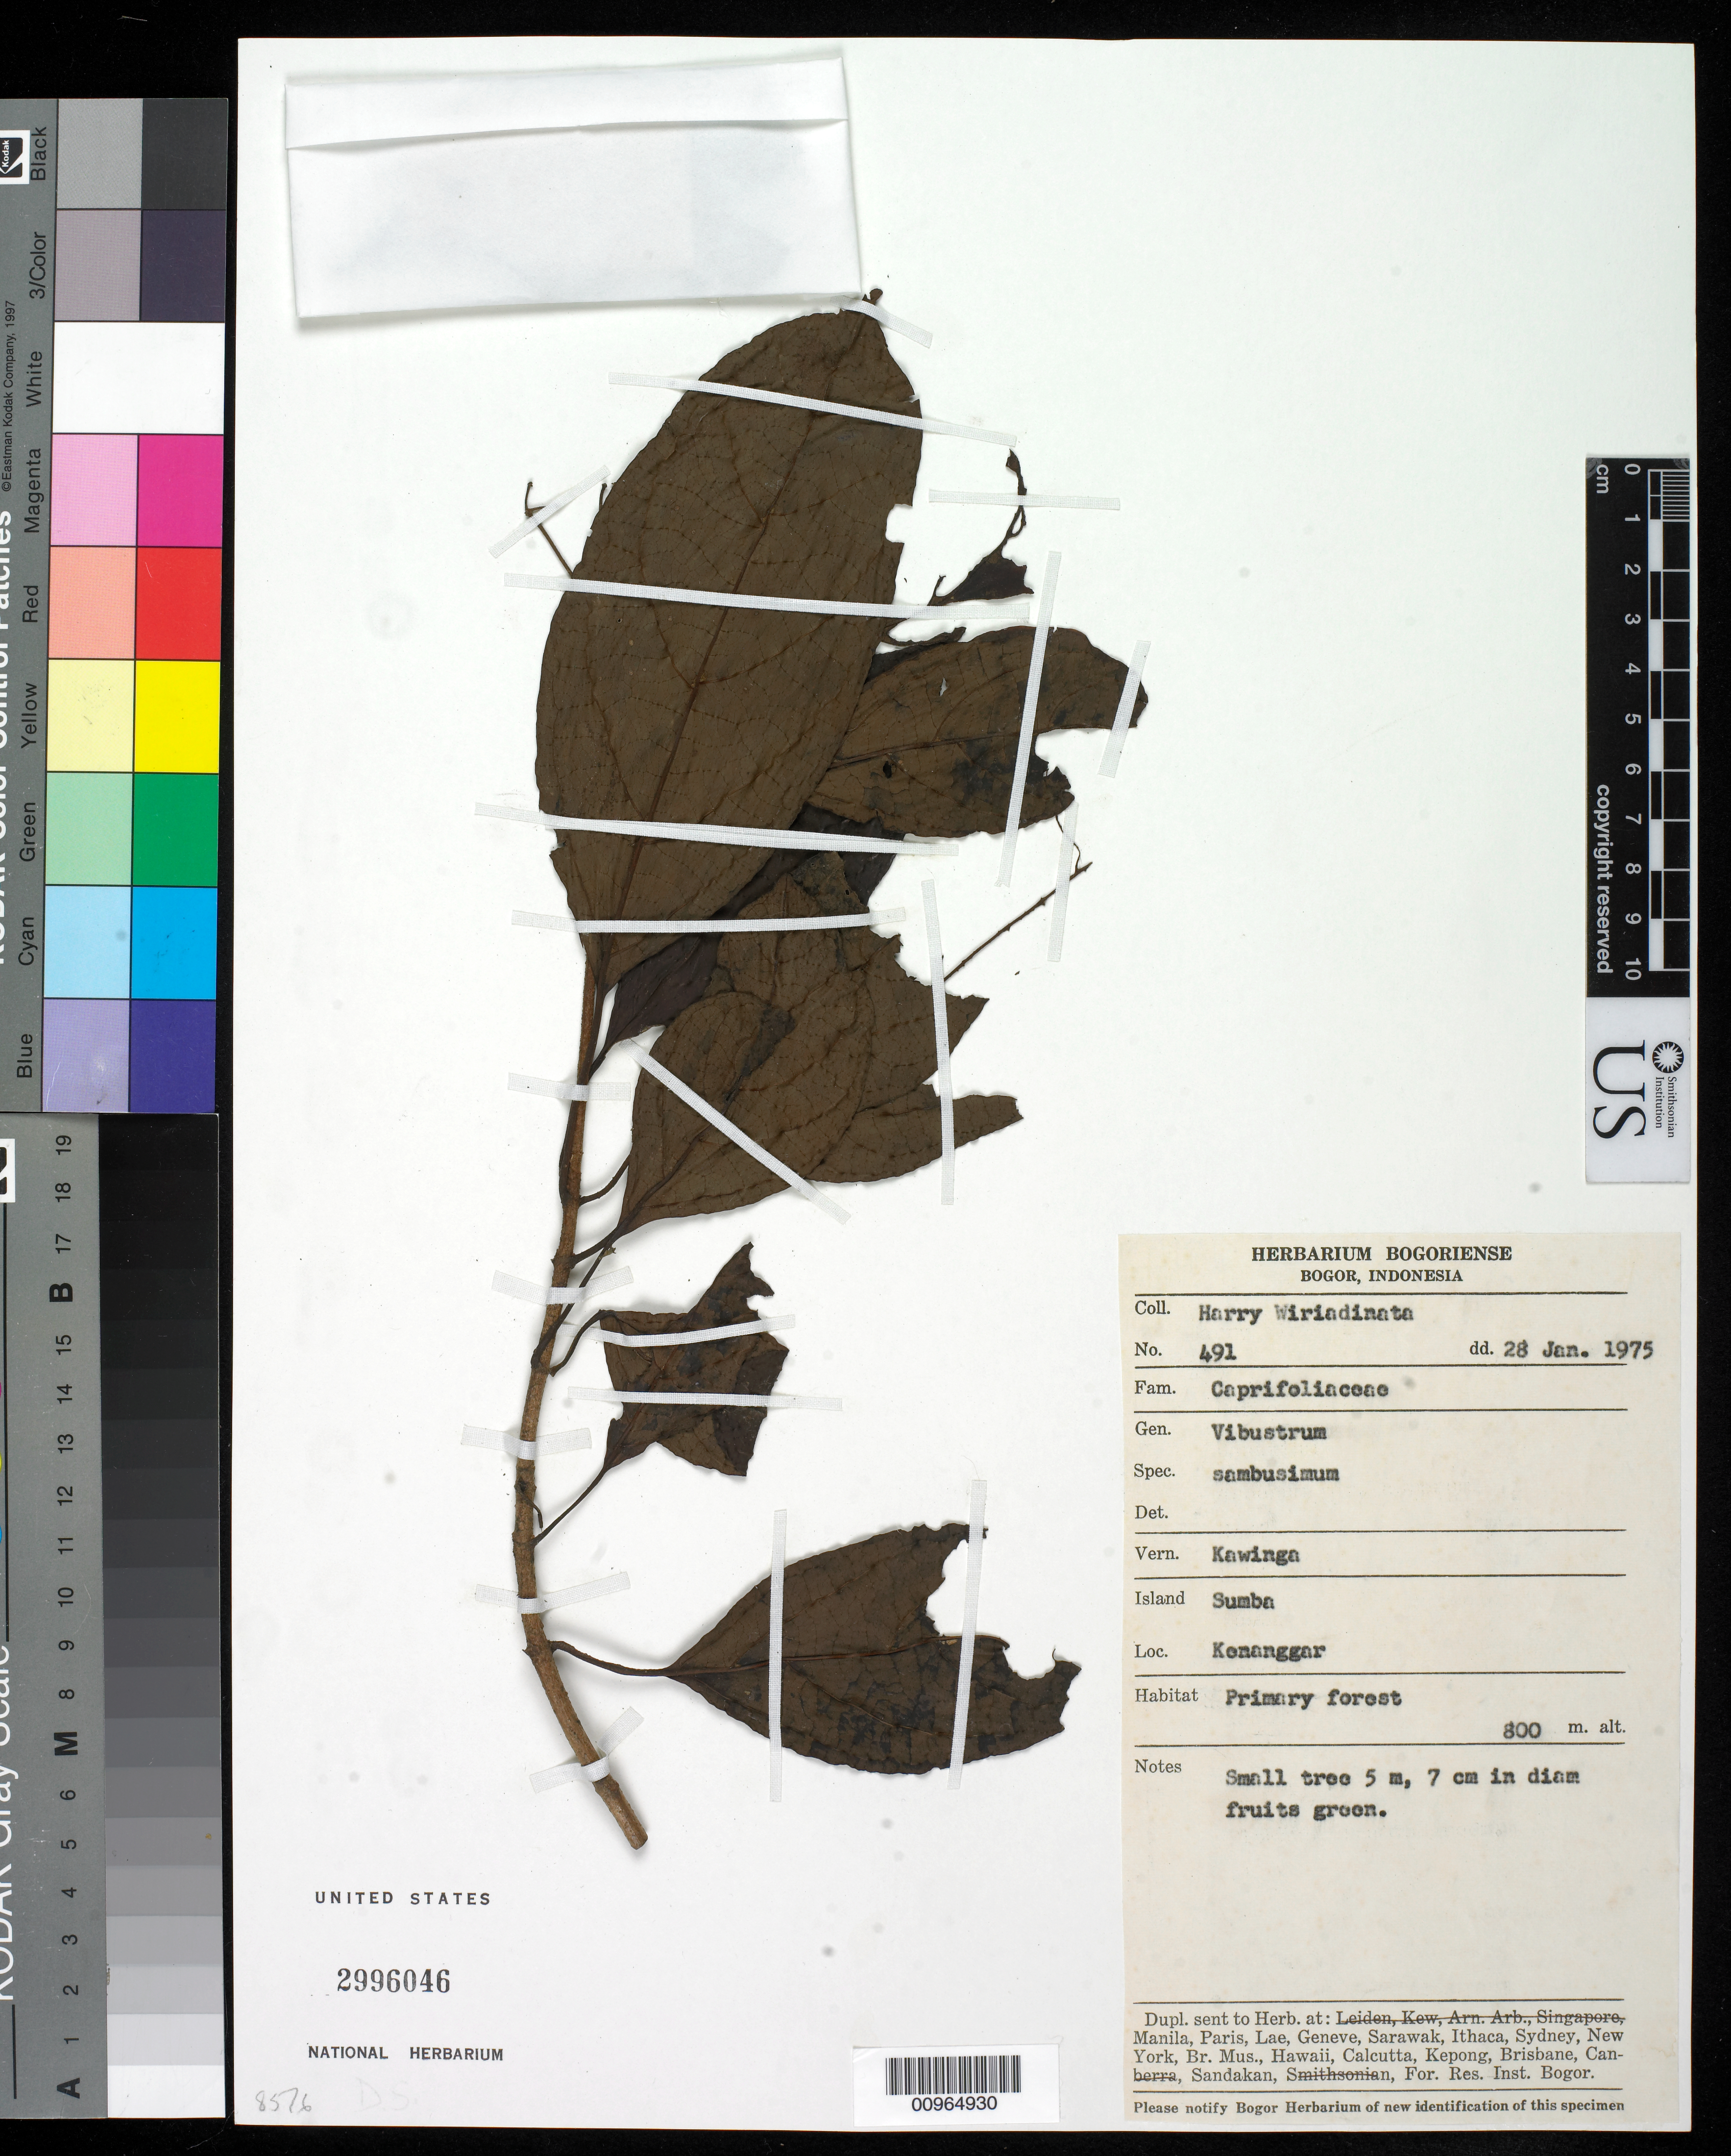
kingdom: Plantae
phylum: Tracheophyta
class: Magnoliopsida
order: Dipsacales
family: Viburnaceae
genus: Viburnum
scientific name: Viburnum sambucinum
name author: Reinw. ex Blume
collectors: H. Wiriadinata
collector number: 491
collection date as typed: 28 Jan 1975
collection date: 1975-01-28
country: Indonesia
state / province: Lesser Sunda Is.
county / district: East Nusa Tenggara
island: Sumba I.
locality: Konanggar. Primary forest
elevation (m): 800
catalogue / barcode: US 2996046